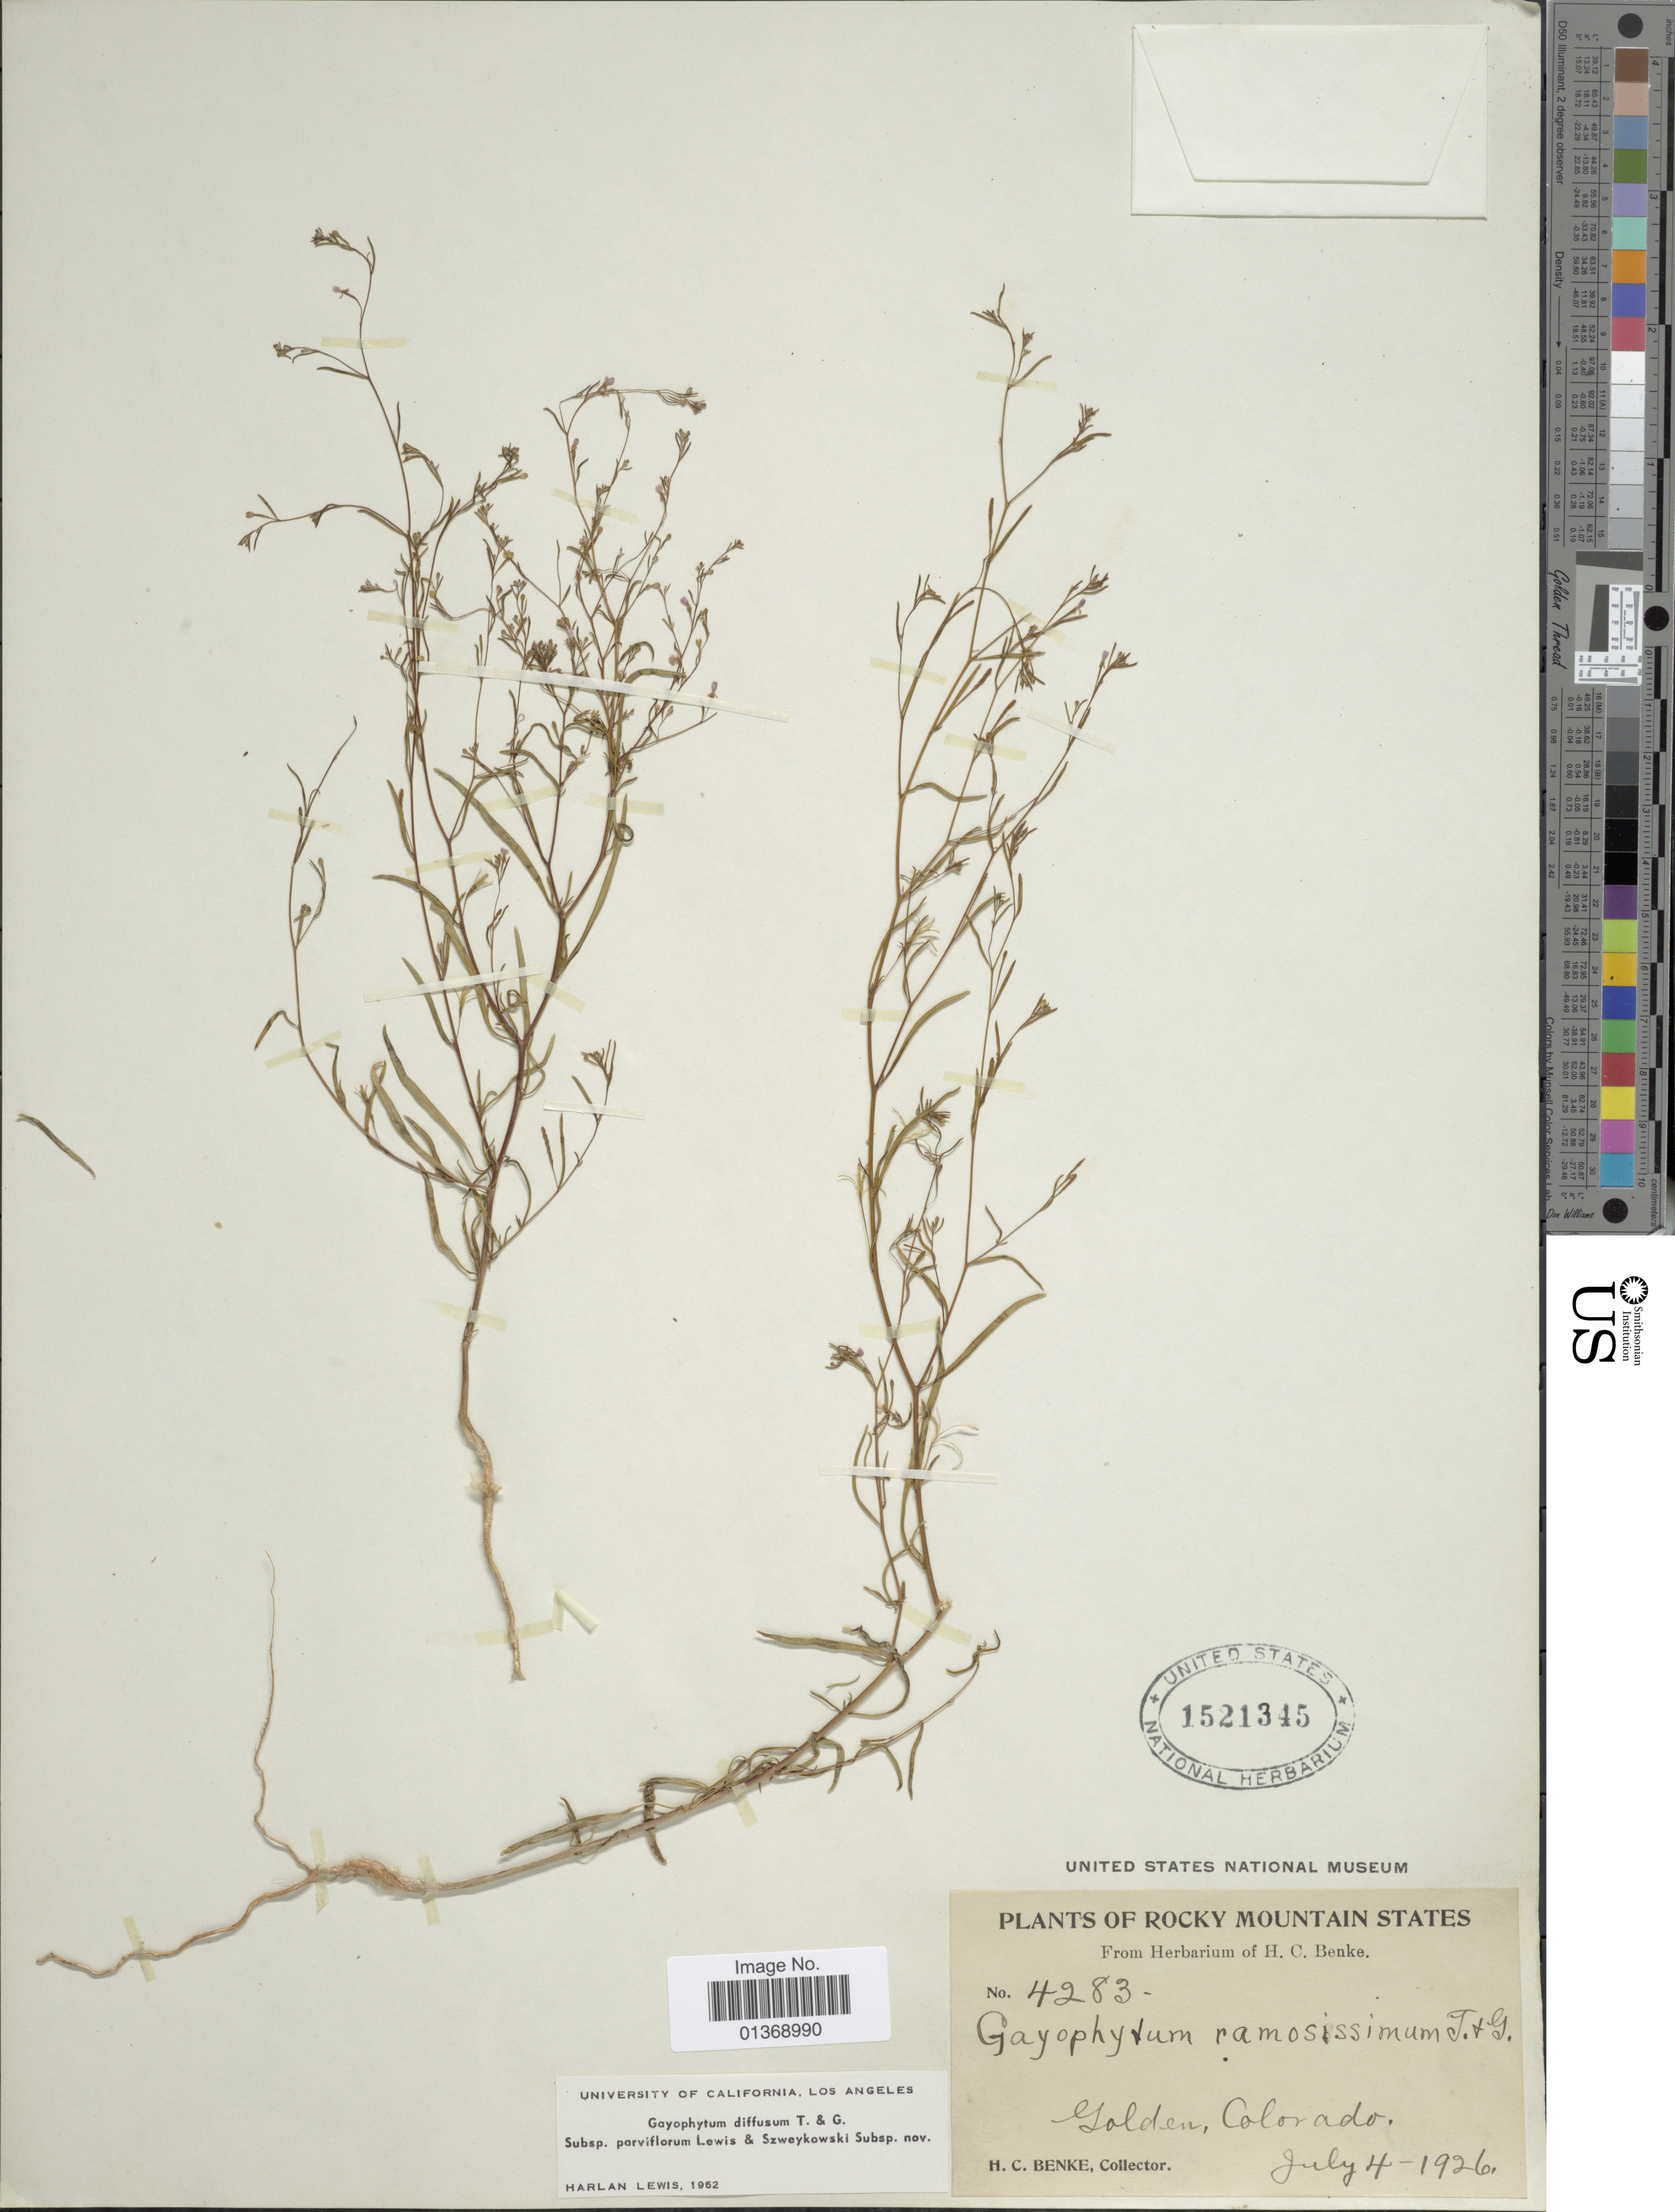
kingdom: Plantae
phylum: Tracheophyta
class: Magnoliopsida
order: Myrtales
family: Onagraceae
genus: Gayophytum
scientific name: Gayophytum diffusum subsp. parviflorum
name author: F. H. Lewis & Szweyk.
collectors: H. Benke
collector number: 4283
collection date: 1926-07-04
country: United States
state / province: Colorado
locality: Rocky Mountain States, Golden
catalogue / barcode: US 1521345